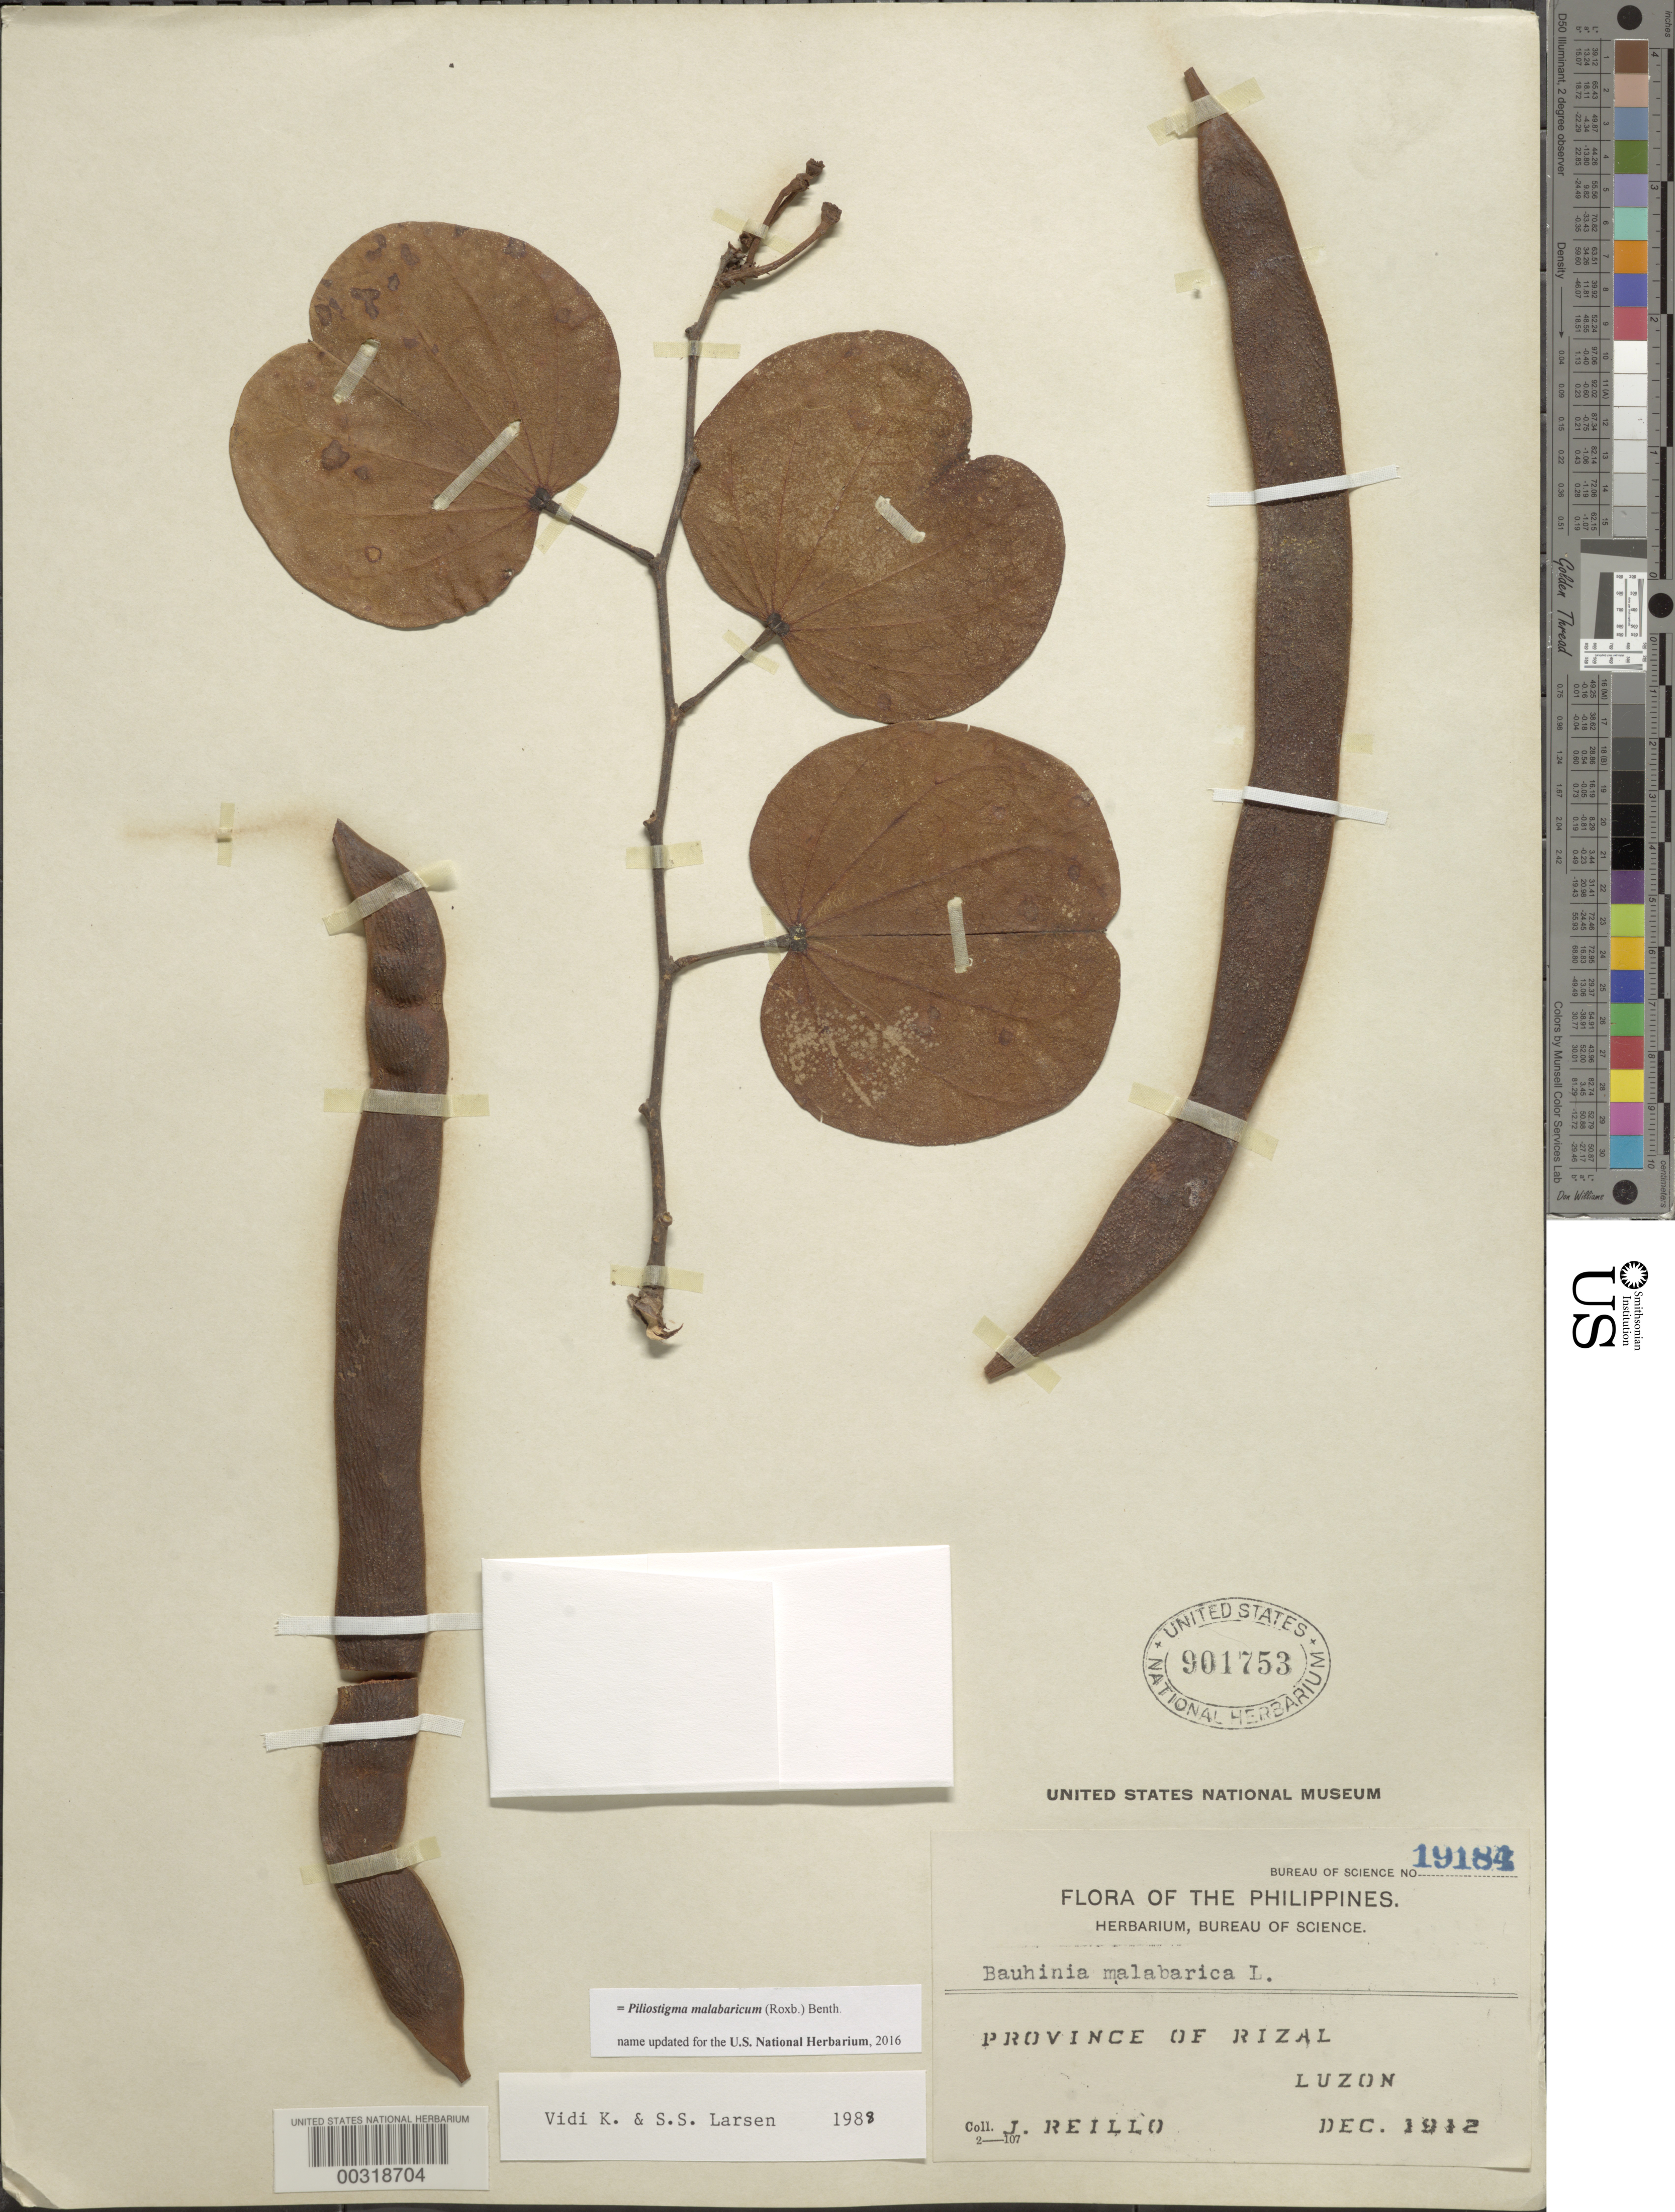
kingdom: Plantae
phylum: Tracheophyta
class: Magnoliopsida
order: Fabales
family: Fabaceae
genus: Piliostigma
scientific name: Piliostigma malabaricum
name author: (Roxb.) Benth.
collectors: J. Reillo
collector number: Bureau Of Science No. 19184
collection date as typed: Dec 1912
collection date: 1912-12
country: Philippines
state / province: Calabarzon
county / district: Rizal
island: Luzon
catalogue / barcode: US 901753